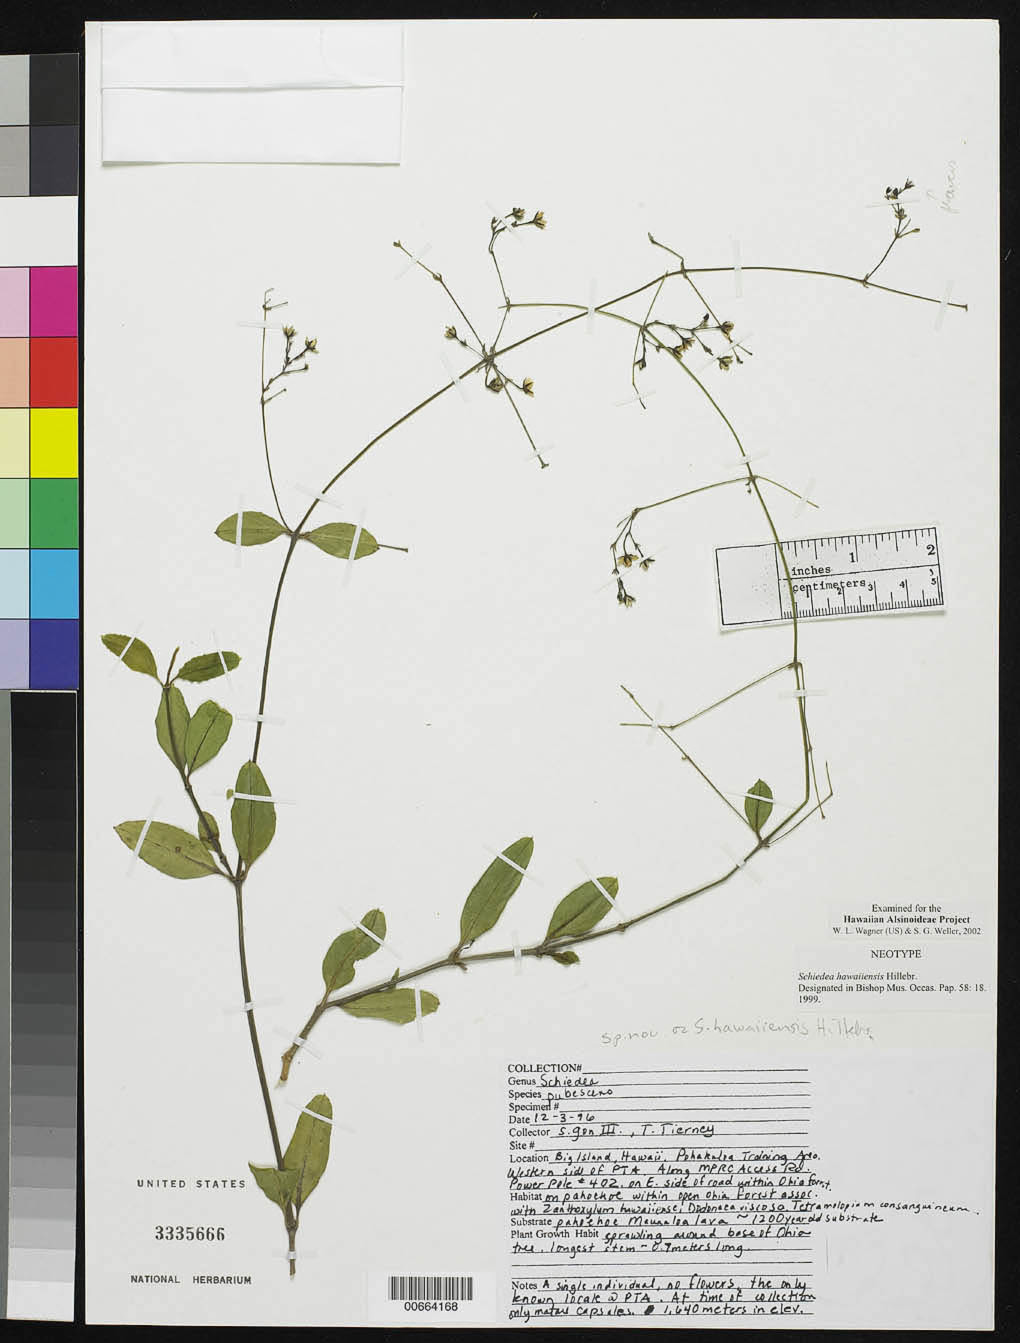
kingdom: Plantae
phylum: Tracheophyta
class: Magnoliopsida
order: Caryophyllales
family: Caryophyllaceae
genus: Schiedea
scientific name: Schiedea hawaiiensis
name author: Hillebr.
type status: Neotype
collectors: S. Gon & T. Tierney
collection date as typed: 03 Dec 1996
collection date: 1996-12-03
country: United States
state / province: Hawaii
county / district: Hawaii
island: Hawaii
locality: Pohakuloa Training Area, western side of PTA. Along MPRC Access Rd. Power Pole #402 on E side of road. Big Island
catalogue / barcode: US 3335666